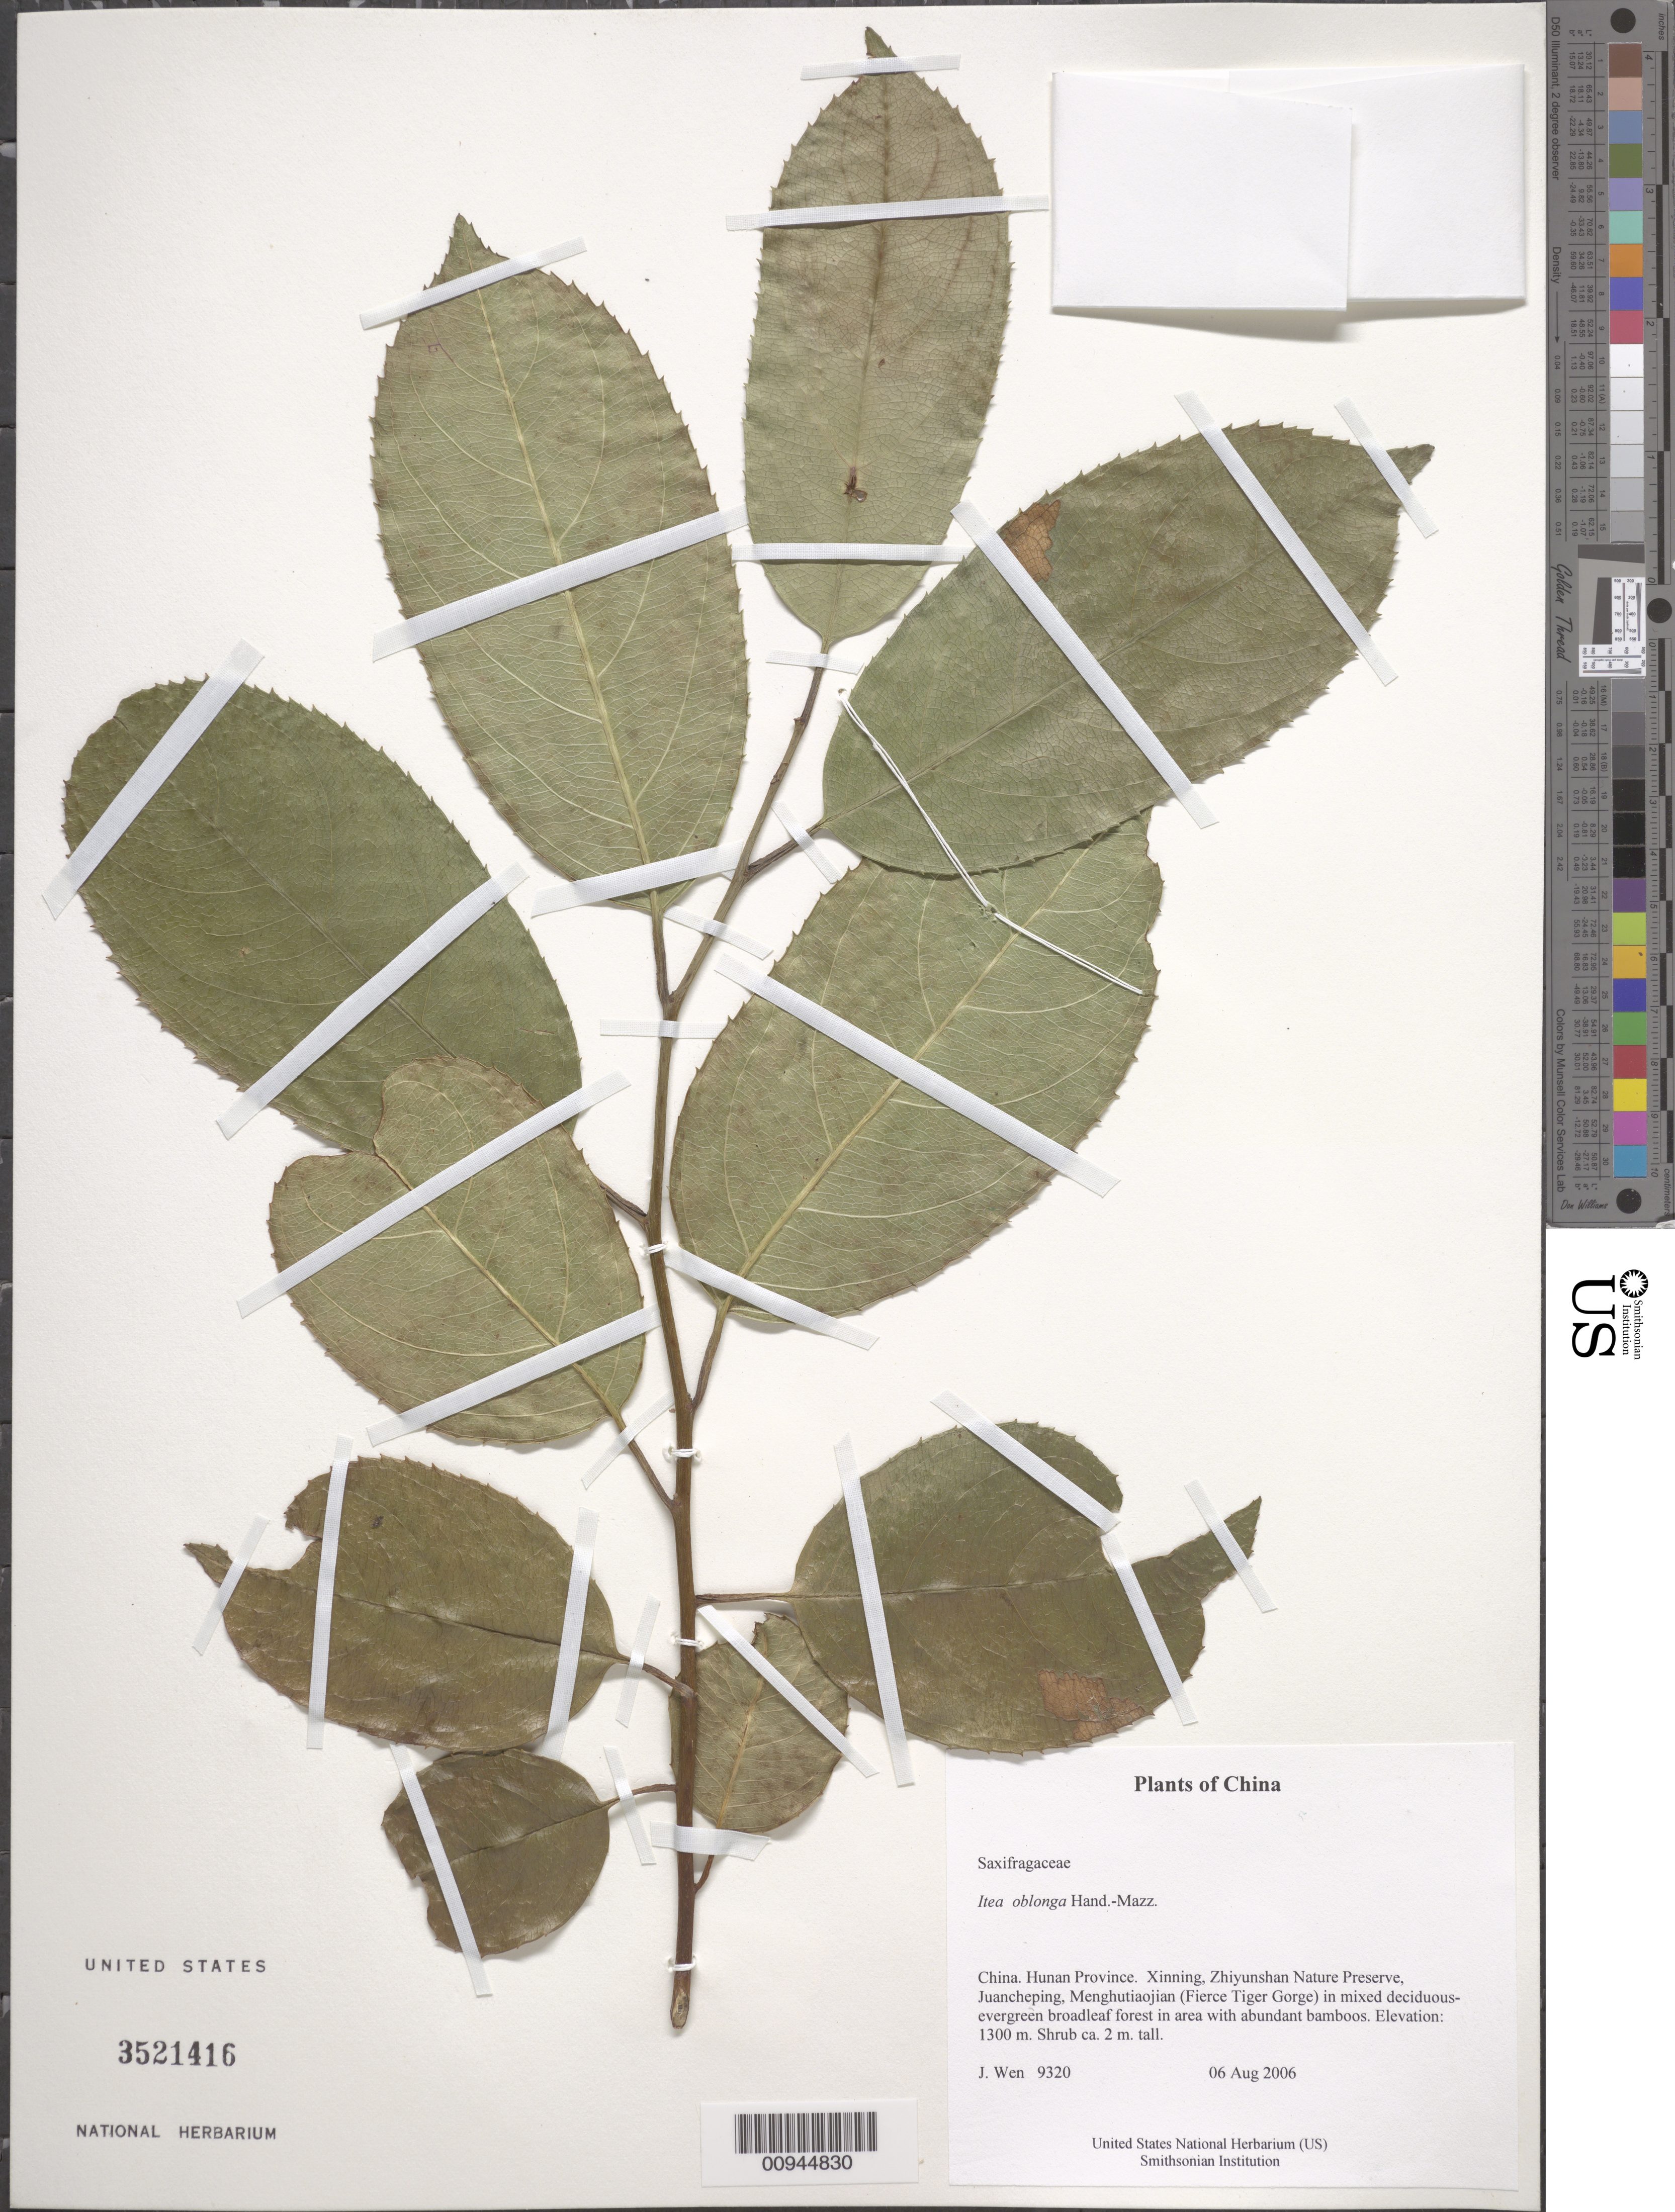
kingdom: Plantae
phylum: Tracheophyta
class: Magnoliopsida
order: Saxifragales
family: Iteaceae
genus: Itea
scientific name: Itea oblonga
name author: Hand.-Mazz.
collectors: J. Wen & S. Wu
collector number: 9320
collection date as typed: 06 Aug 2006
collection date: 2006-08-06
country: China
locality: Hunan Province. Xinning, Zhiyunshan Nature Preserve, Juancheping, Menghutiaojian (Fierce Tiger Gorge) in mixed deciduous-evergreen broadleaf forest in area with abundant bamboos.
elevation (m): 1300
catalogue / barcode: US 3521416